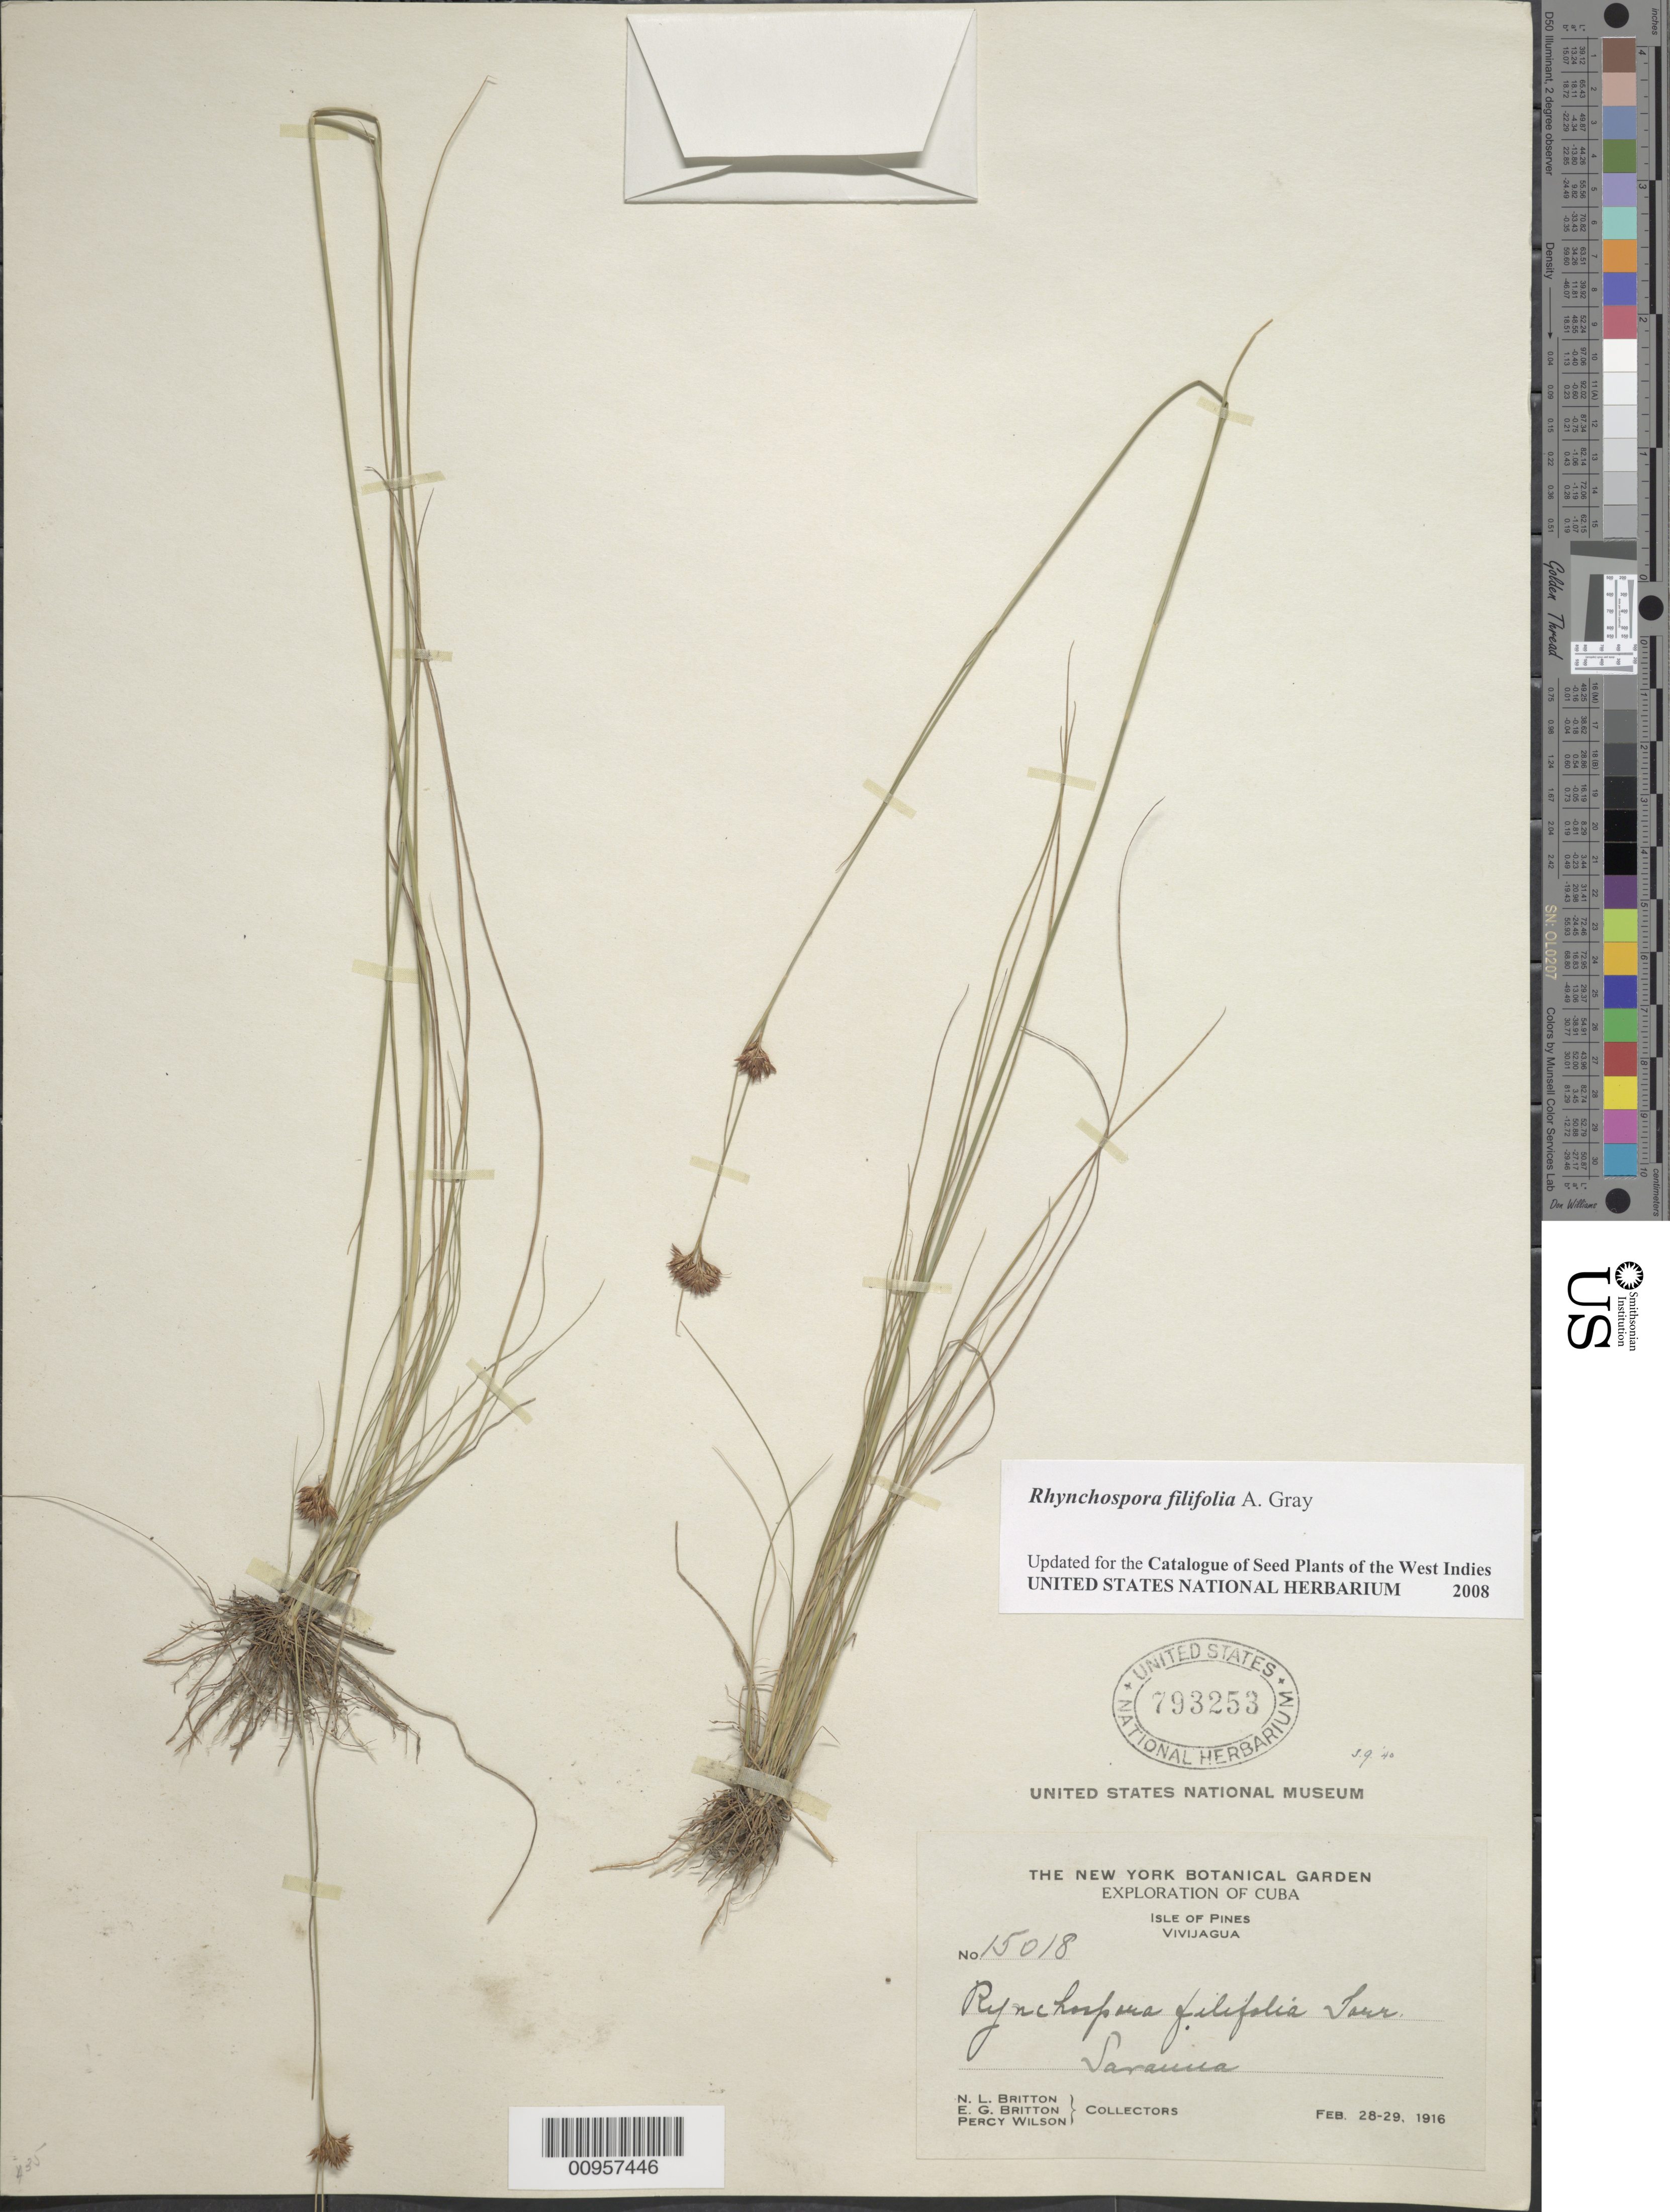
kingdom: Plantae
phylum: Tracheophyta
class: Liliopsida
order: Poales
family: Cyperaceae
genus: Rhynchospora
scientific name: Rhynchospora filifolia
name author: A. Gray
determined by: Strong, M. T., (US), Smithsonian Institution - National Museum of Natural History (UNITED STATES)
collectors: N. Britton, E. G. Britton & P. Wilson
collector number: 15018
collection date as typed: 28 Feb 1916 to 29 Feb 1916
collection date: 1916-02-28/1916-02-29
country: Cuba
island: Isla de la Juventud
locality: Vivijagua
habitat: Savanna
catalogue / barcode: US 793253